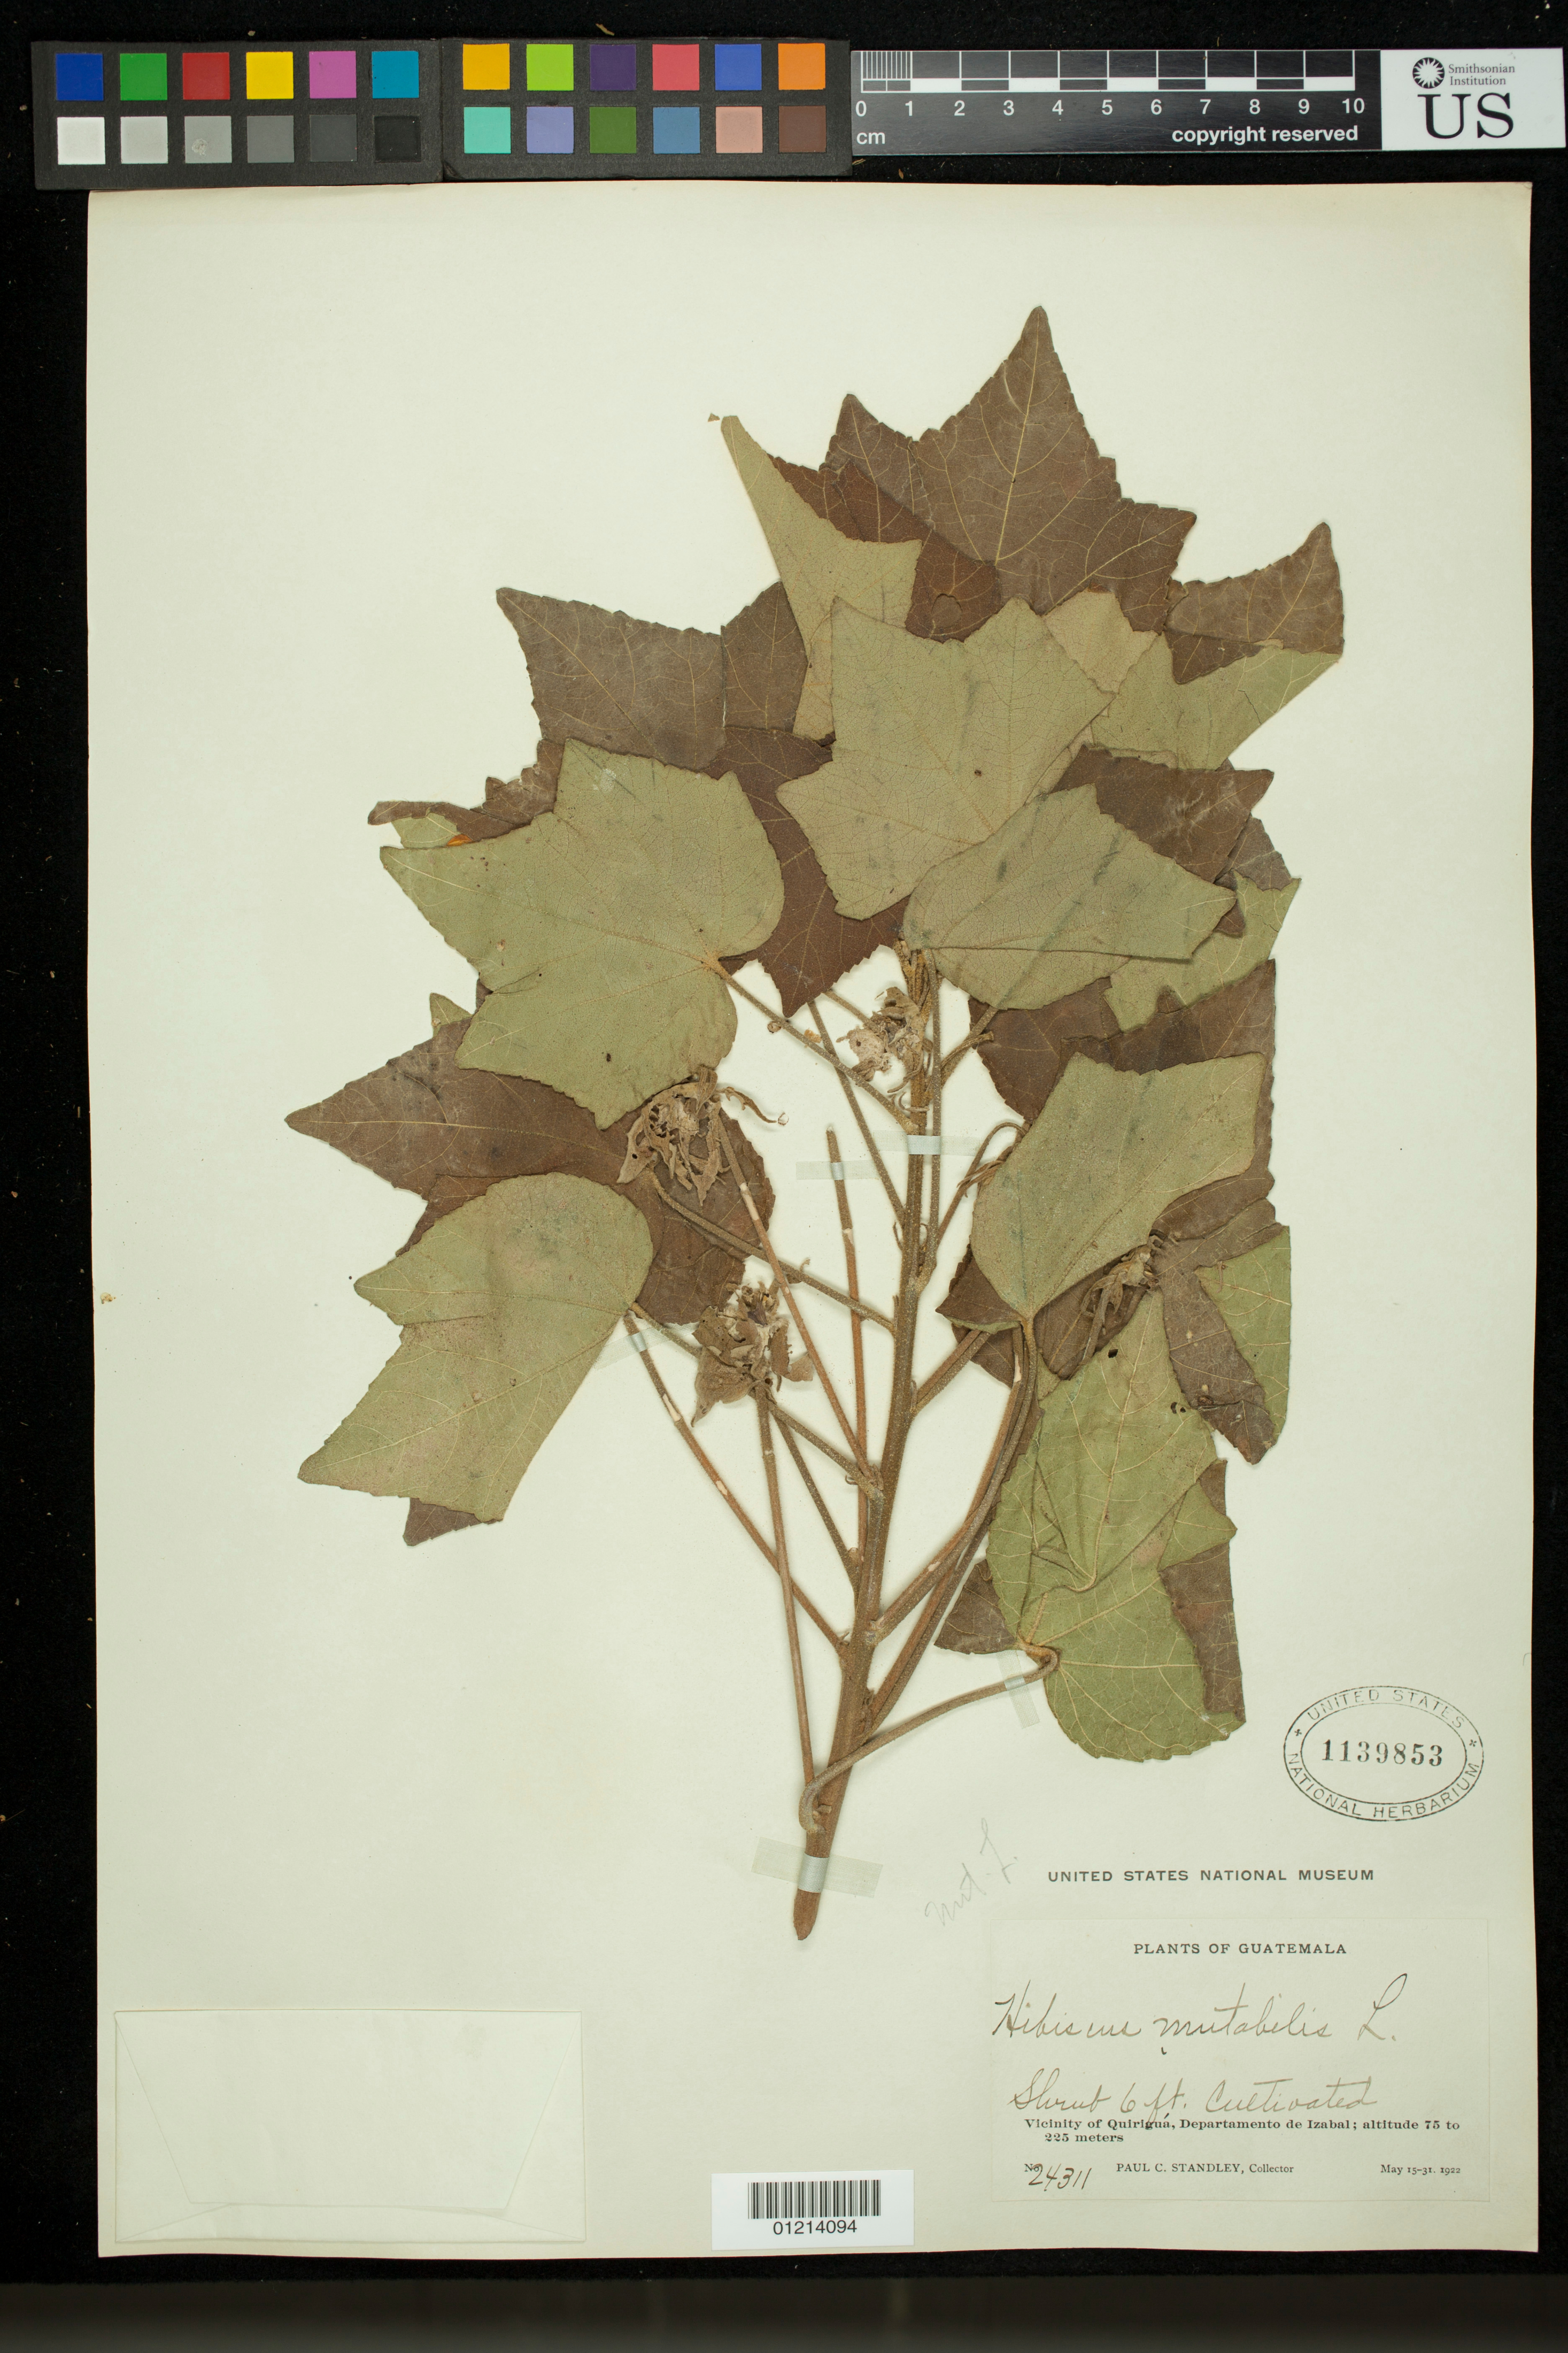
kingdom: Plantae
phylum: Tracheophyta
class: Magnoliopsida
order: Malvales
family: Malvaceae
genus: Hibiscus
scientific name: Hibiscus mutabilis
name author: L.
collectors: P. C. Standley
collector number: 24311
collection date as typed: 15 May 1922 to 31 May 1922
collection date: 1922-05-15/1922-05-31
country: Guatemala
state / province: Izabal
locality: Vicinity of Quiriguá, Departamento de Izabal. Cultivated.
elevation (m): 75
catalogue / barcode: US 1139853